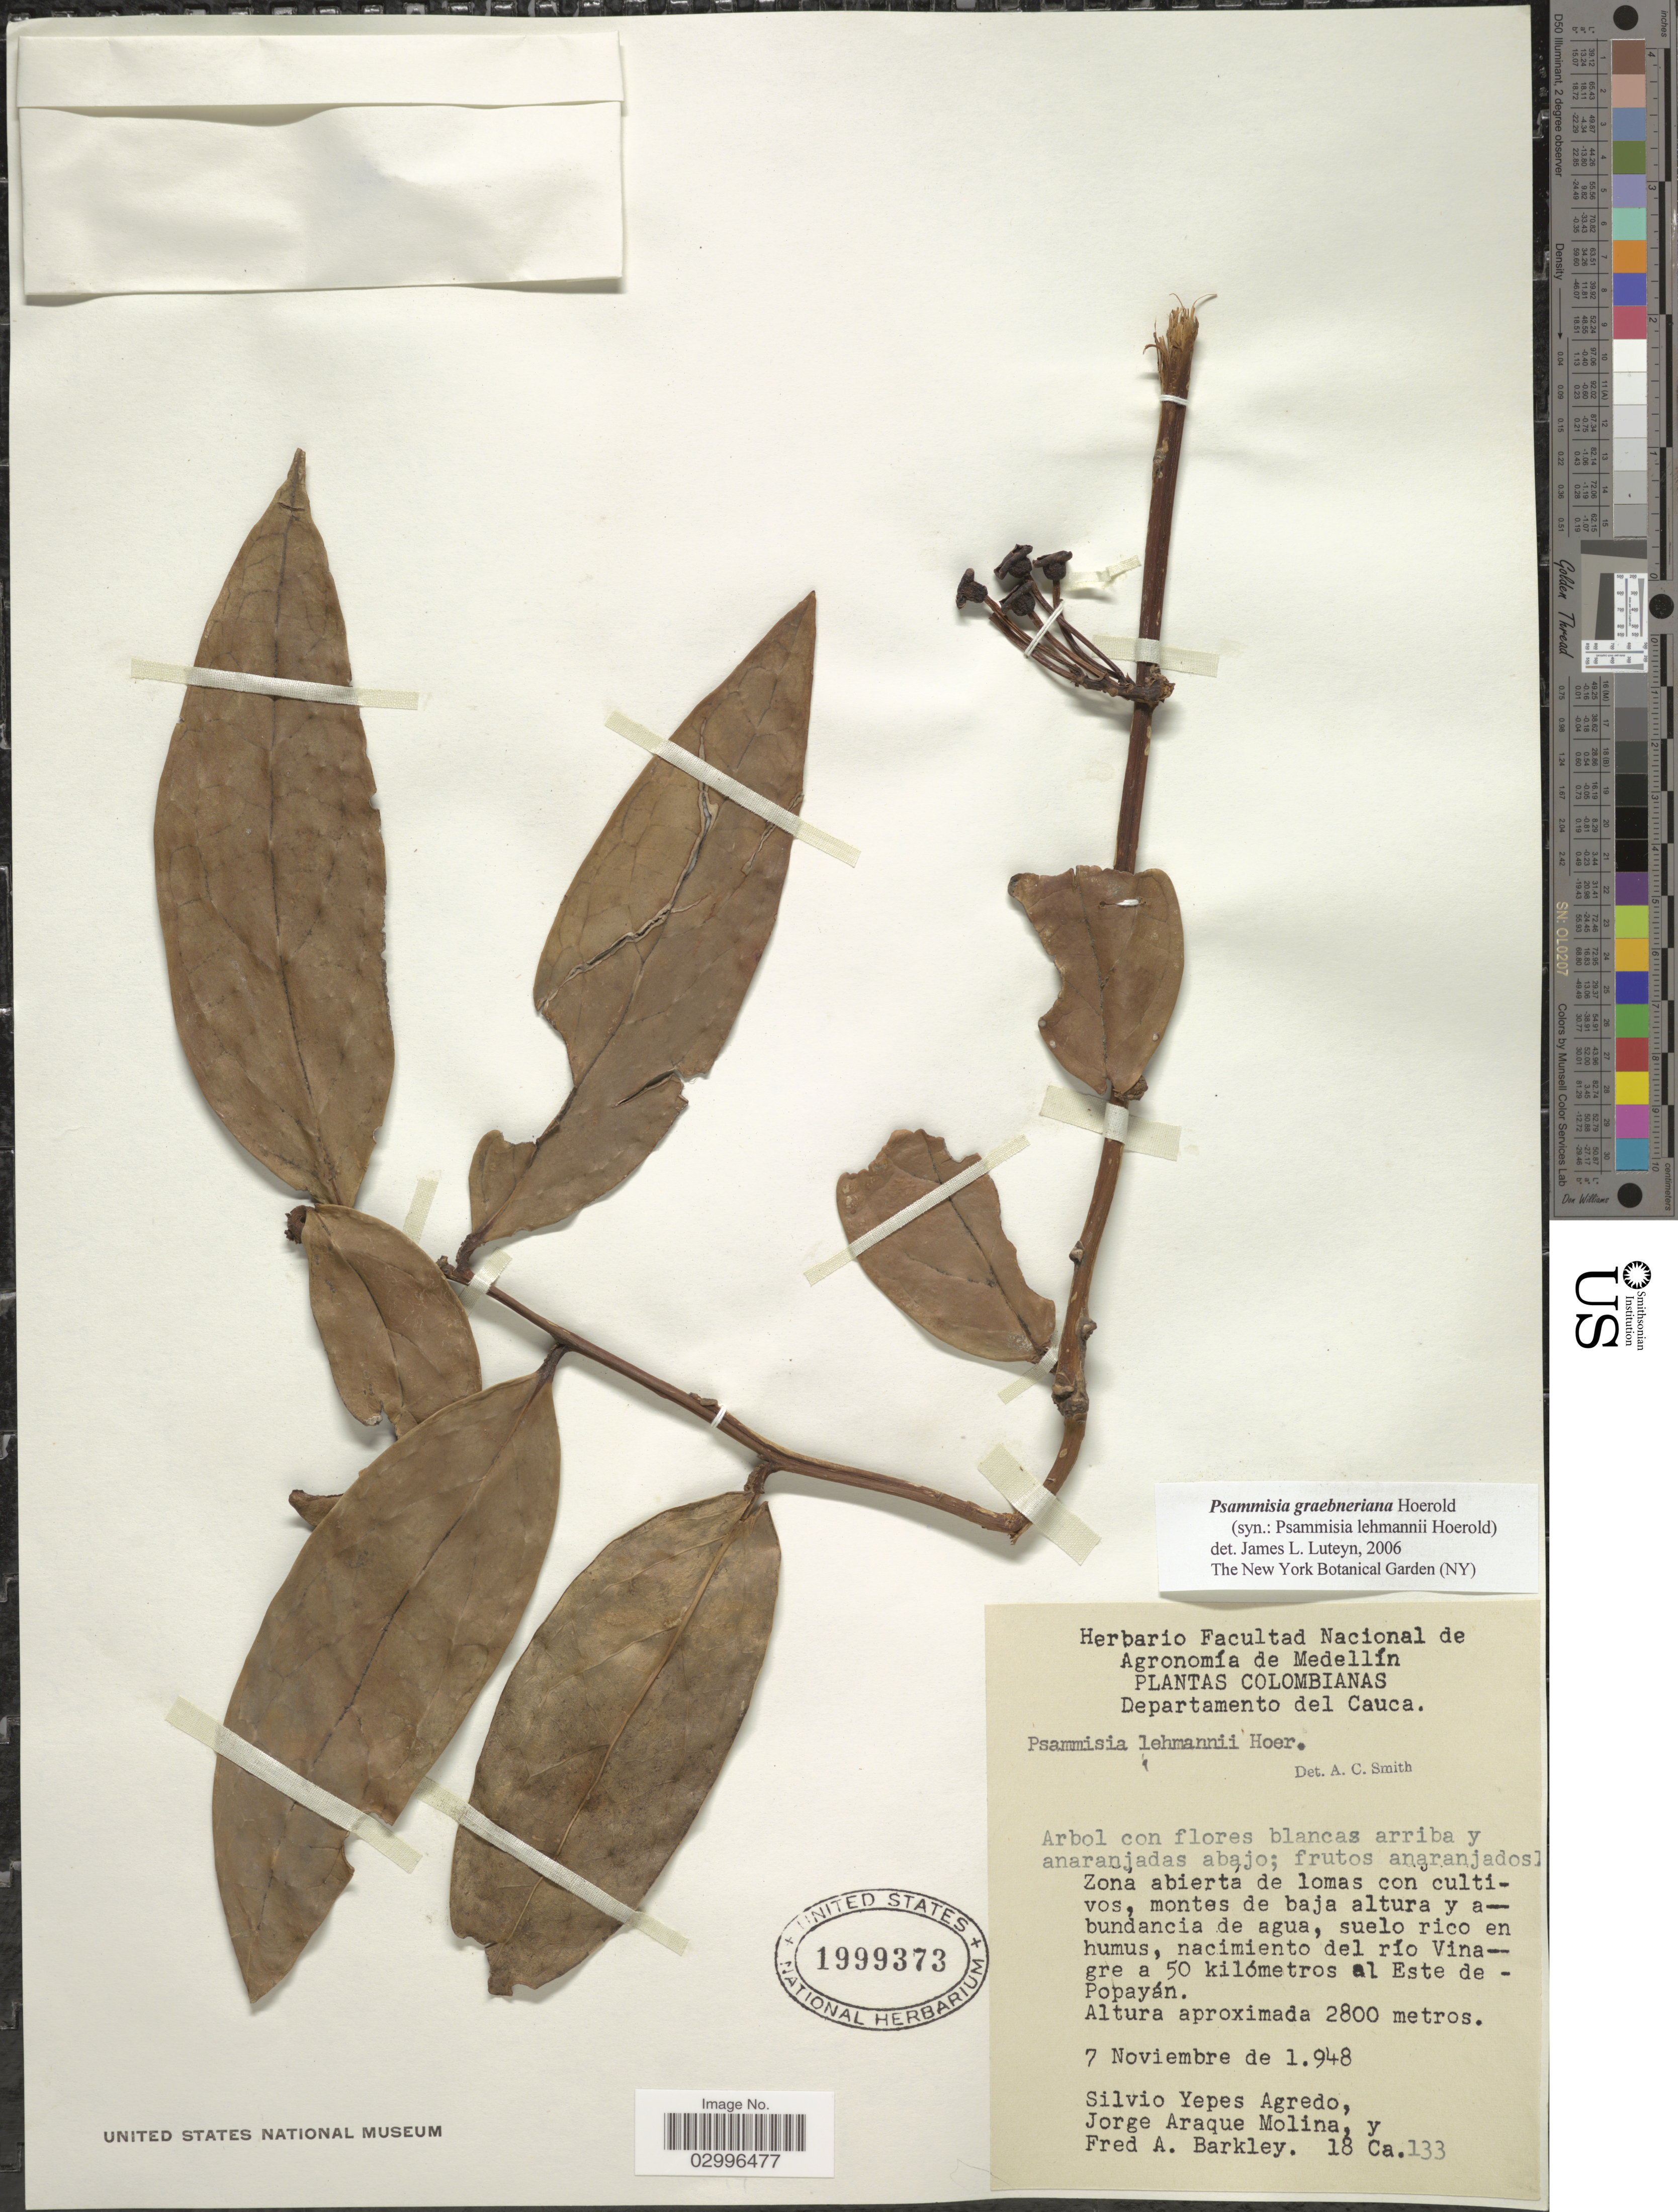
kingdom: Plantae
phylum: Tracheophyta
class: Magnoliopsida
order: Ericales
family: Ericaceae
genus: Psammisia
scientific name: Psammisia graebneriana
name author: Hoerold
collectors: S. Y. Agredo, J. A. Molina & F. A. Barkley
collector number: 18 Ca.133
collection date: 1948-11-07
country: Colombia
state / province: Cauca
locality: Departamento del Cauca. Nacimiento del río Vinagre a 50 kilómetros al Este de - Popayán.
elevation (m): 2800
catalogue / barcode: US 1999373